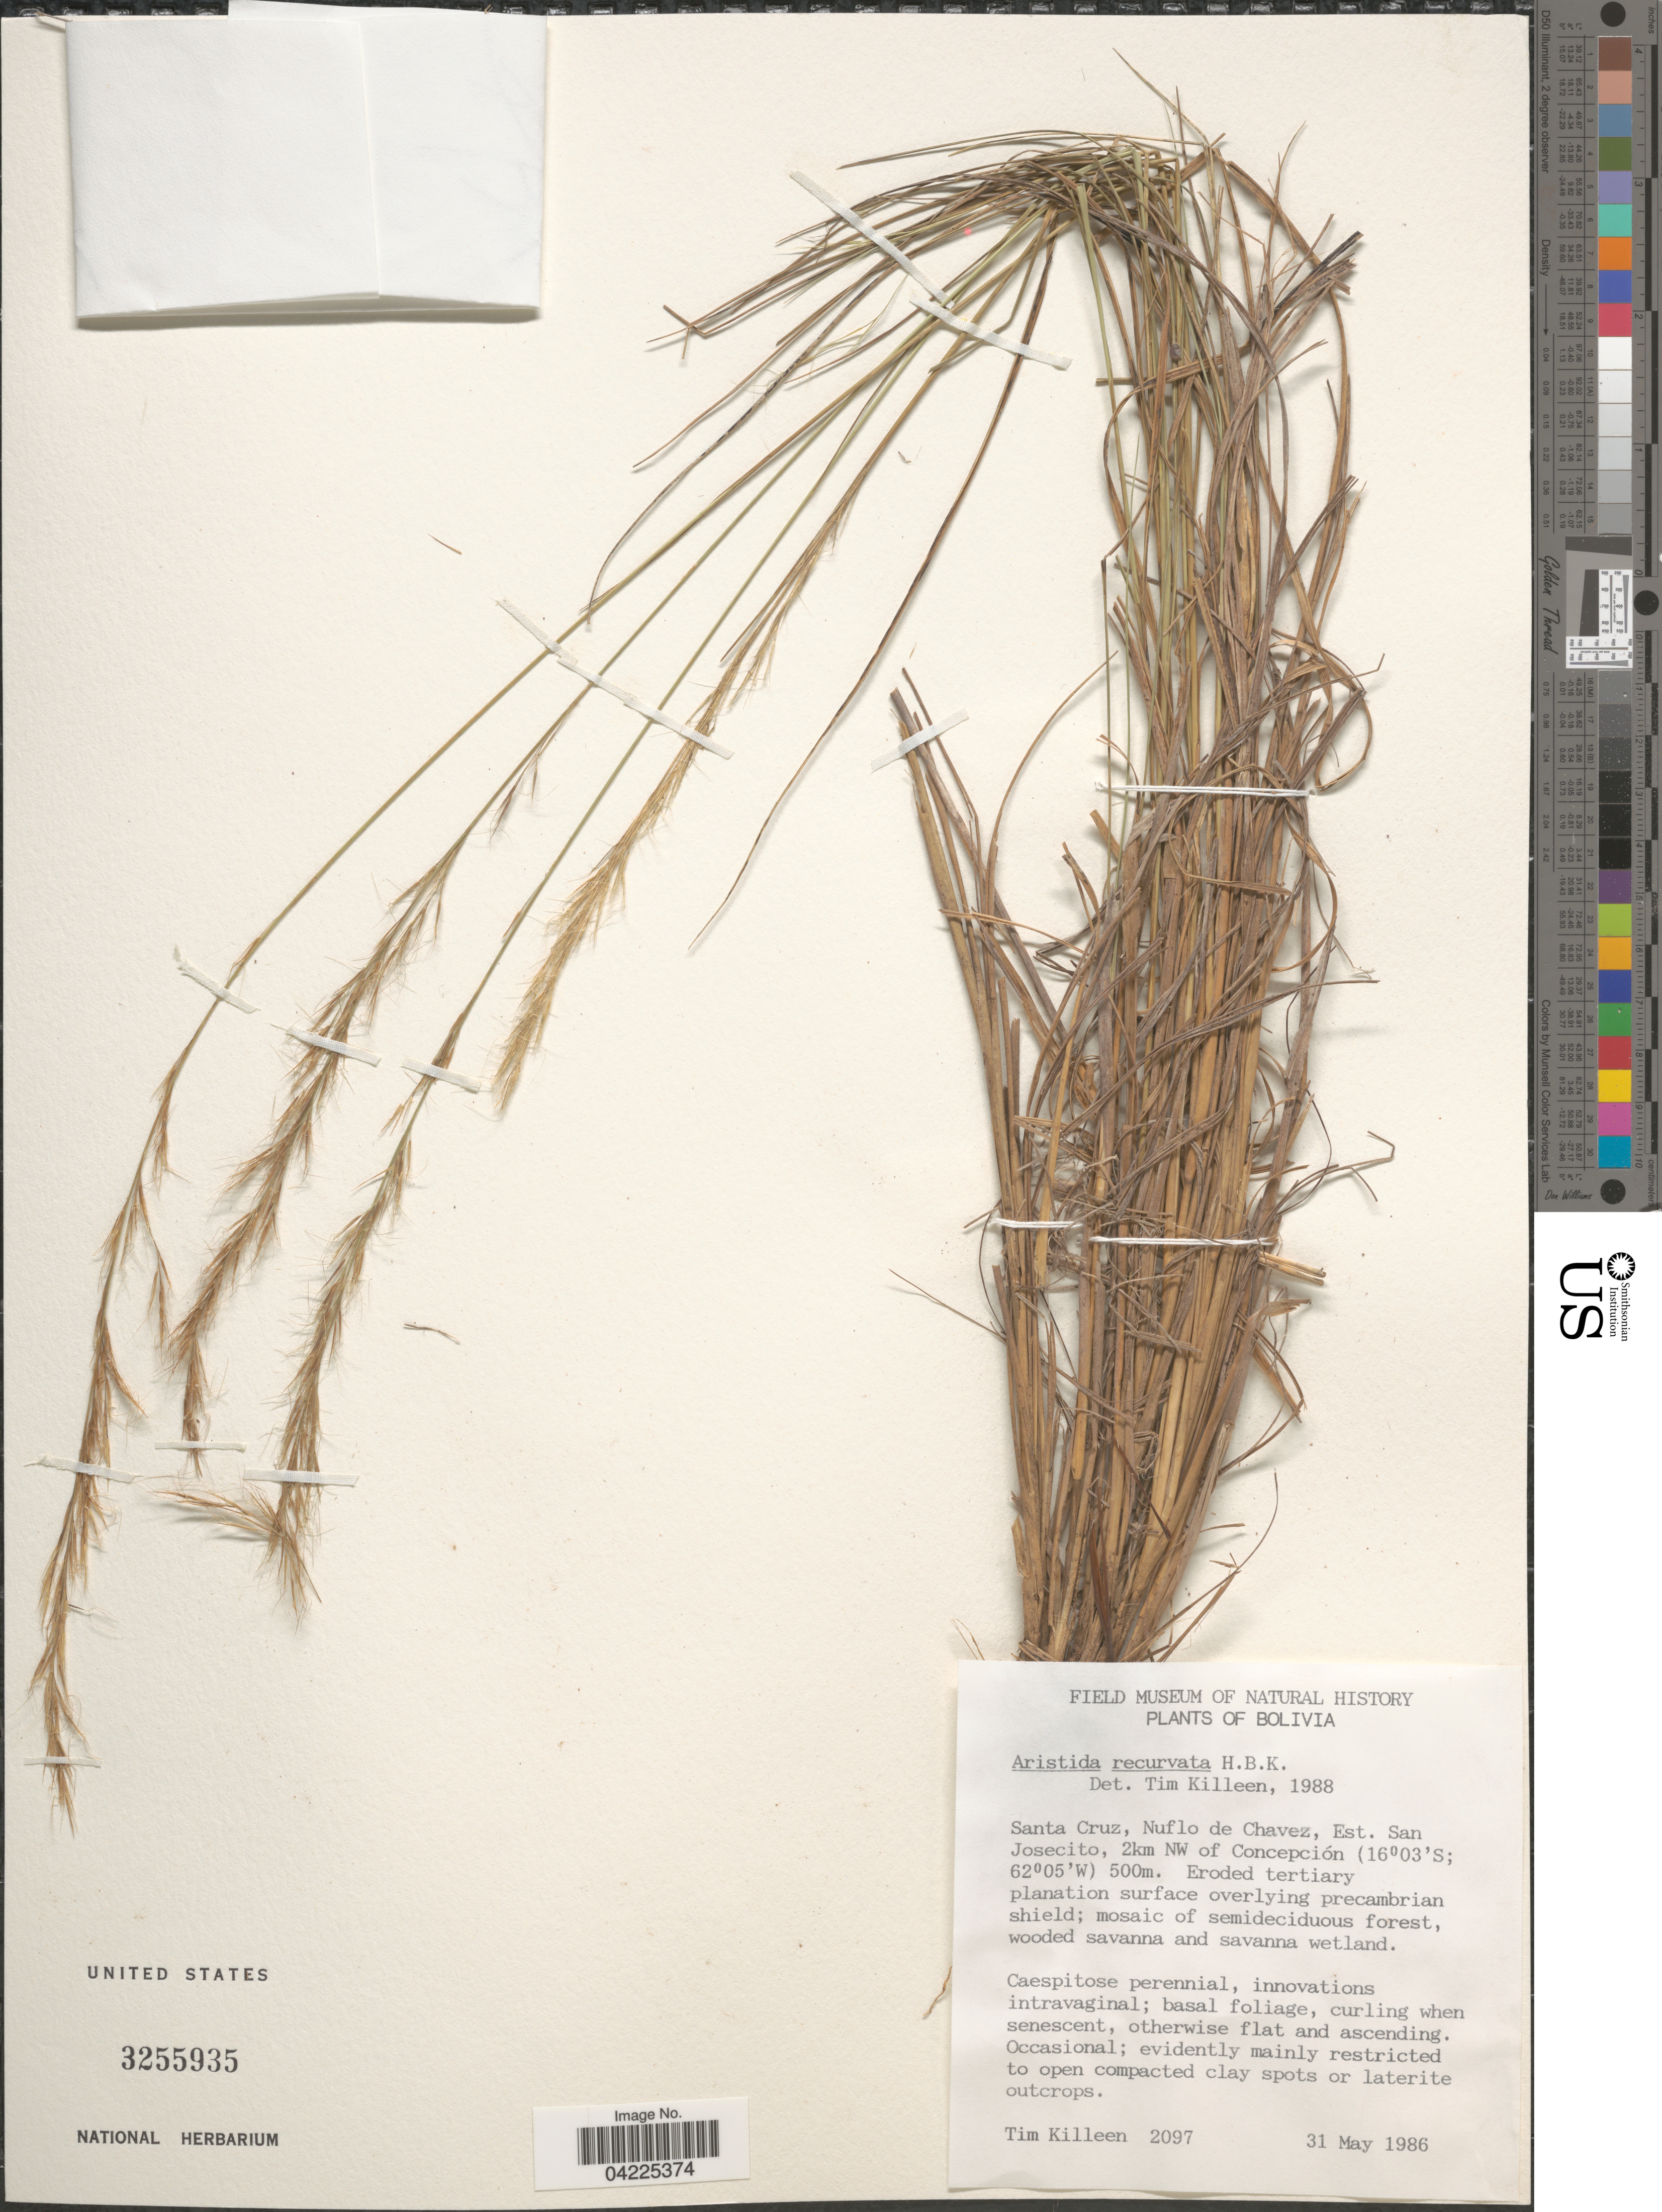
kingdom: Plantae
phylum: Tracheophyta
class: Liliopsida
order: Poales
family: Poaceae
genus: Aristida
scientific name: Aristida recurvata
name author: Kunth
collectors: T. J. Killeen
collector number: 2097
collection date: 1986-05-31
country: Bolivia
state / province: Santa Cruz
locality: Santa Cruz, Nuflo de Chavez, Est. San Josecito, 2km NW of Concepción.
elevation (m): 500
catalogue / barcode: US 3255935